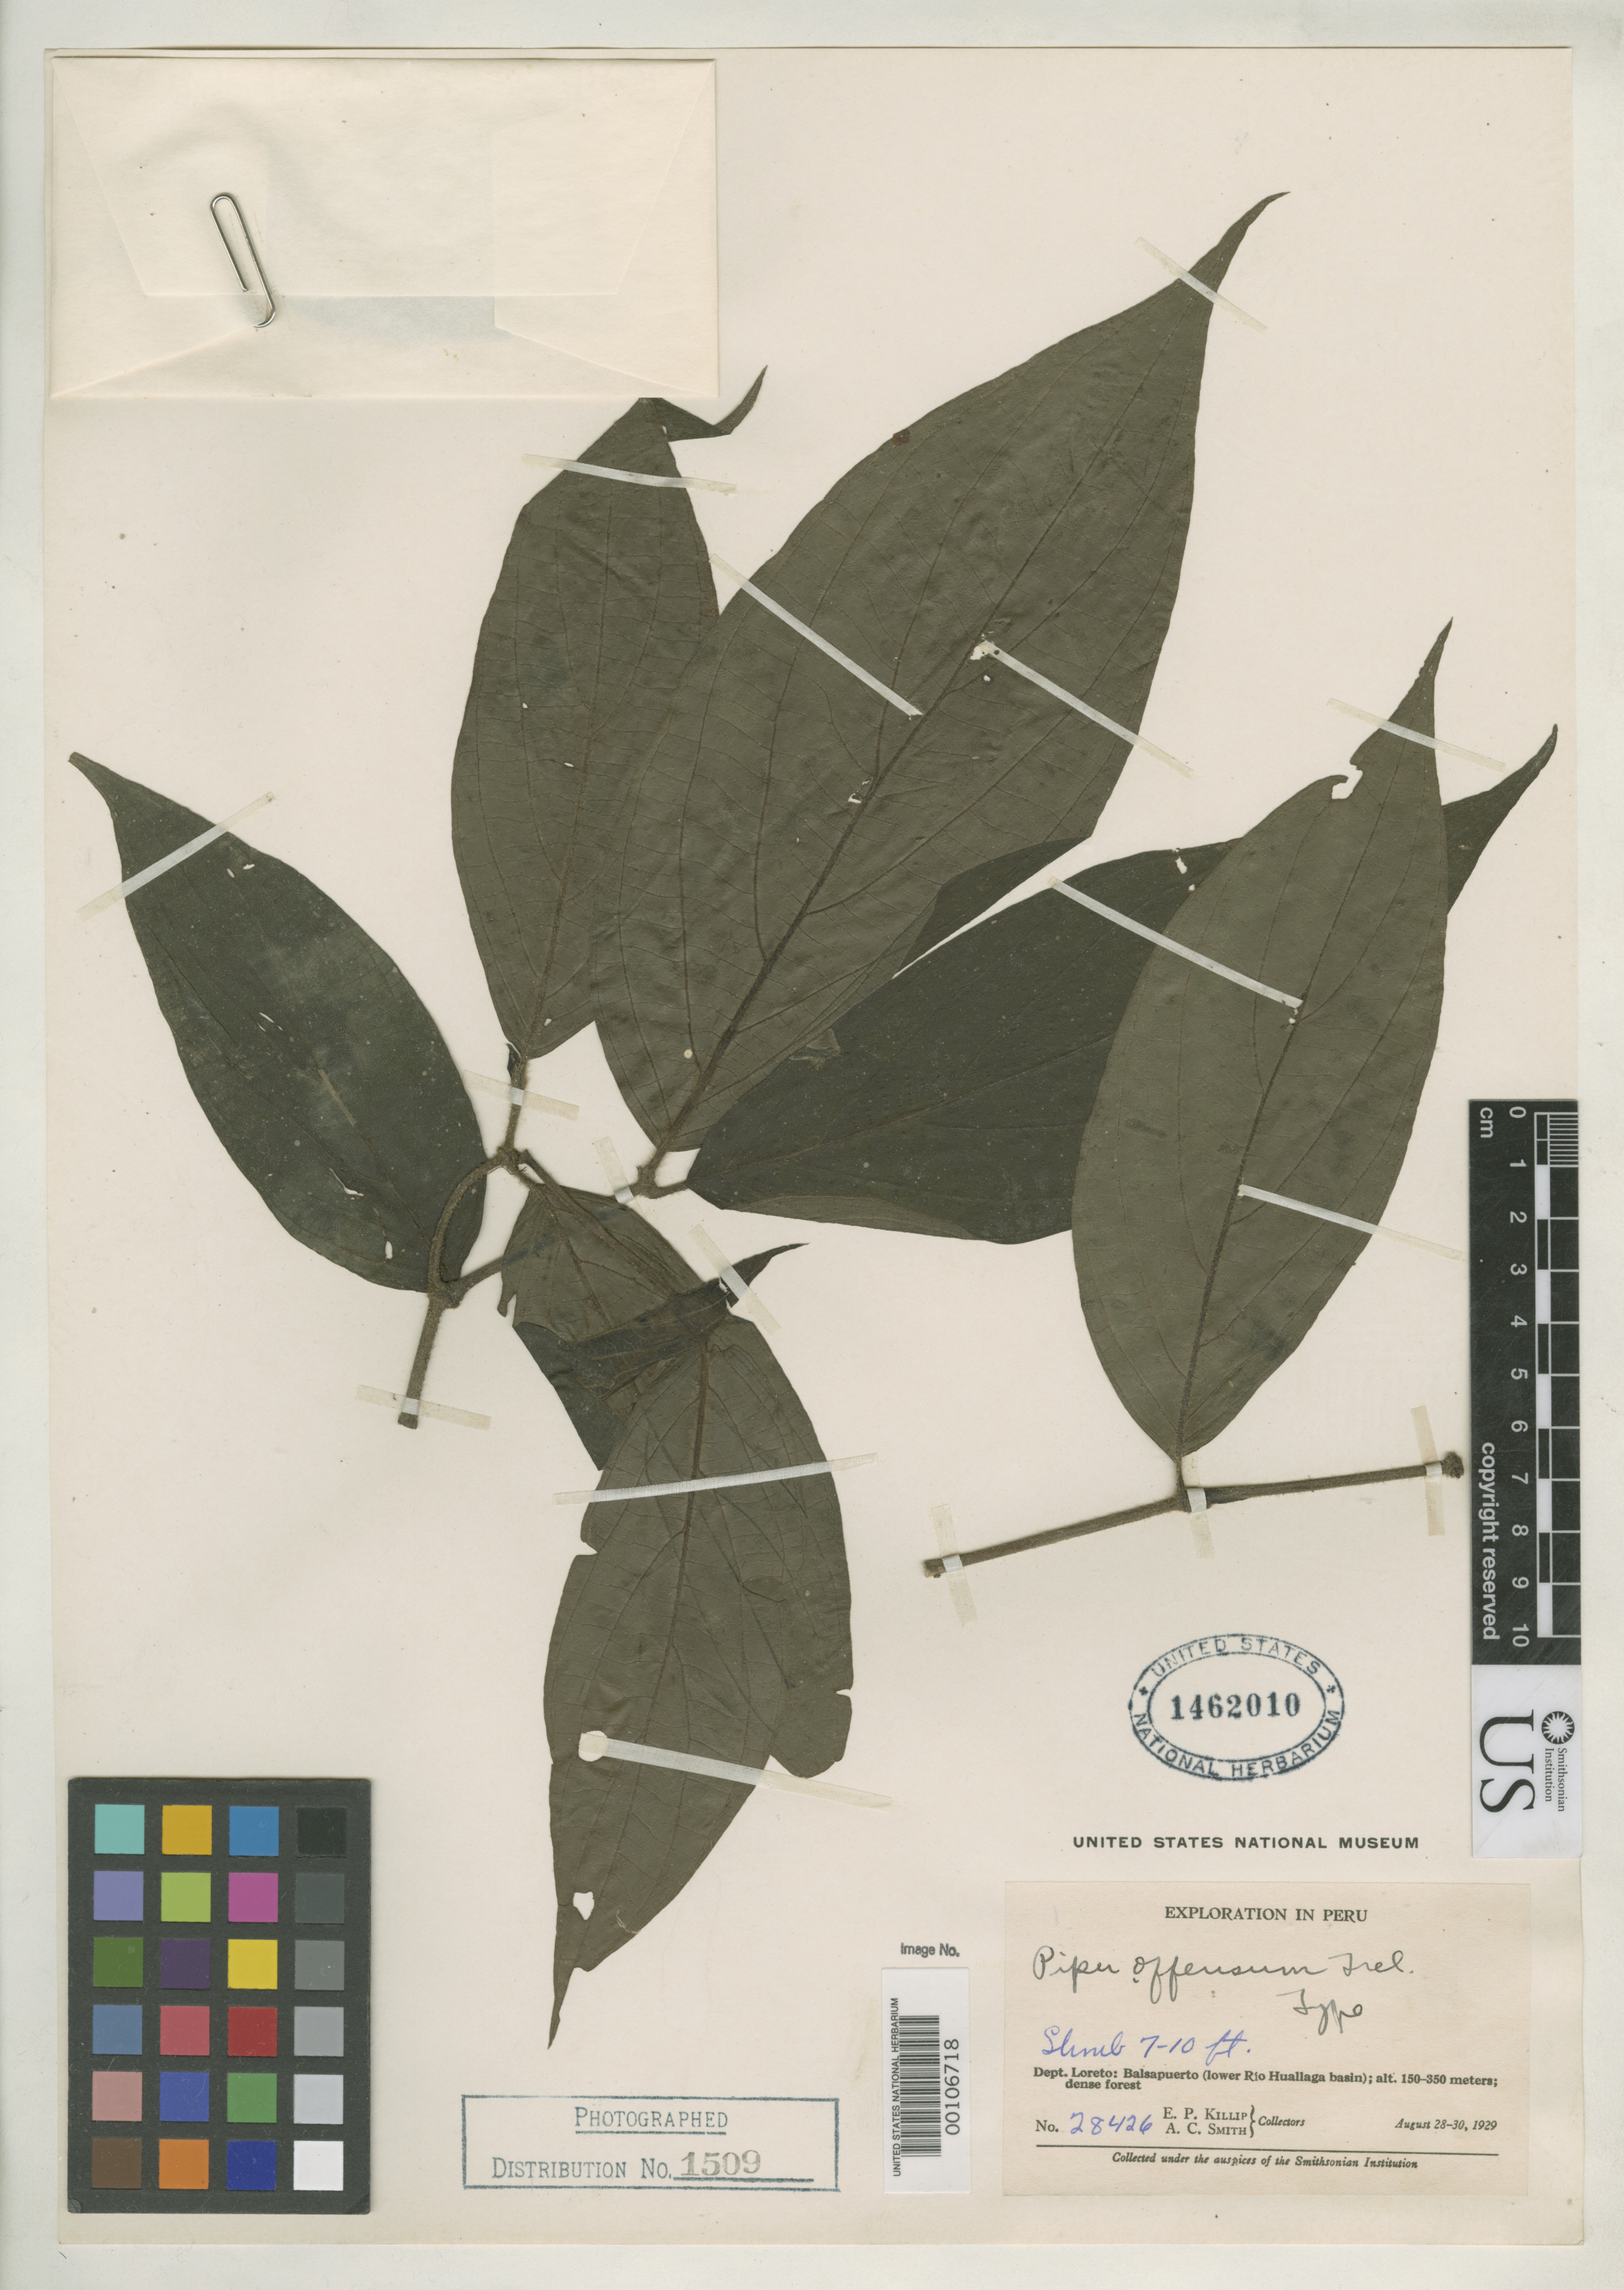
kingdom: Plantae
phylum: Tracheophyta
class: Magnoliopsida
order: Piperales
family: Piperaceae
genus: Piper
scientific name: Piper offensum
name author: Trel. in J.F. Macbr.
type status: Holotype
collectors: E. P. Killip & A. C. Smith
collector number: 28426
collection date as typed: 28 Aug 1929 to 30 Aug 1929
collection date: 1929-08-28/1929-08-30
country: Peru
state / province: Loreto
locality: Balsapuerto.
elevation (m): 150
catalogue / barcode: US 1462010